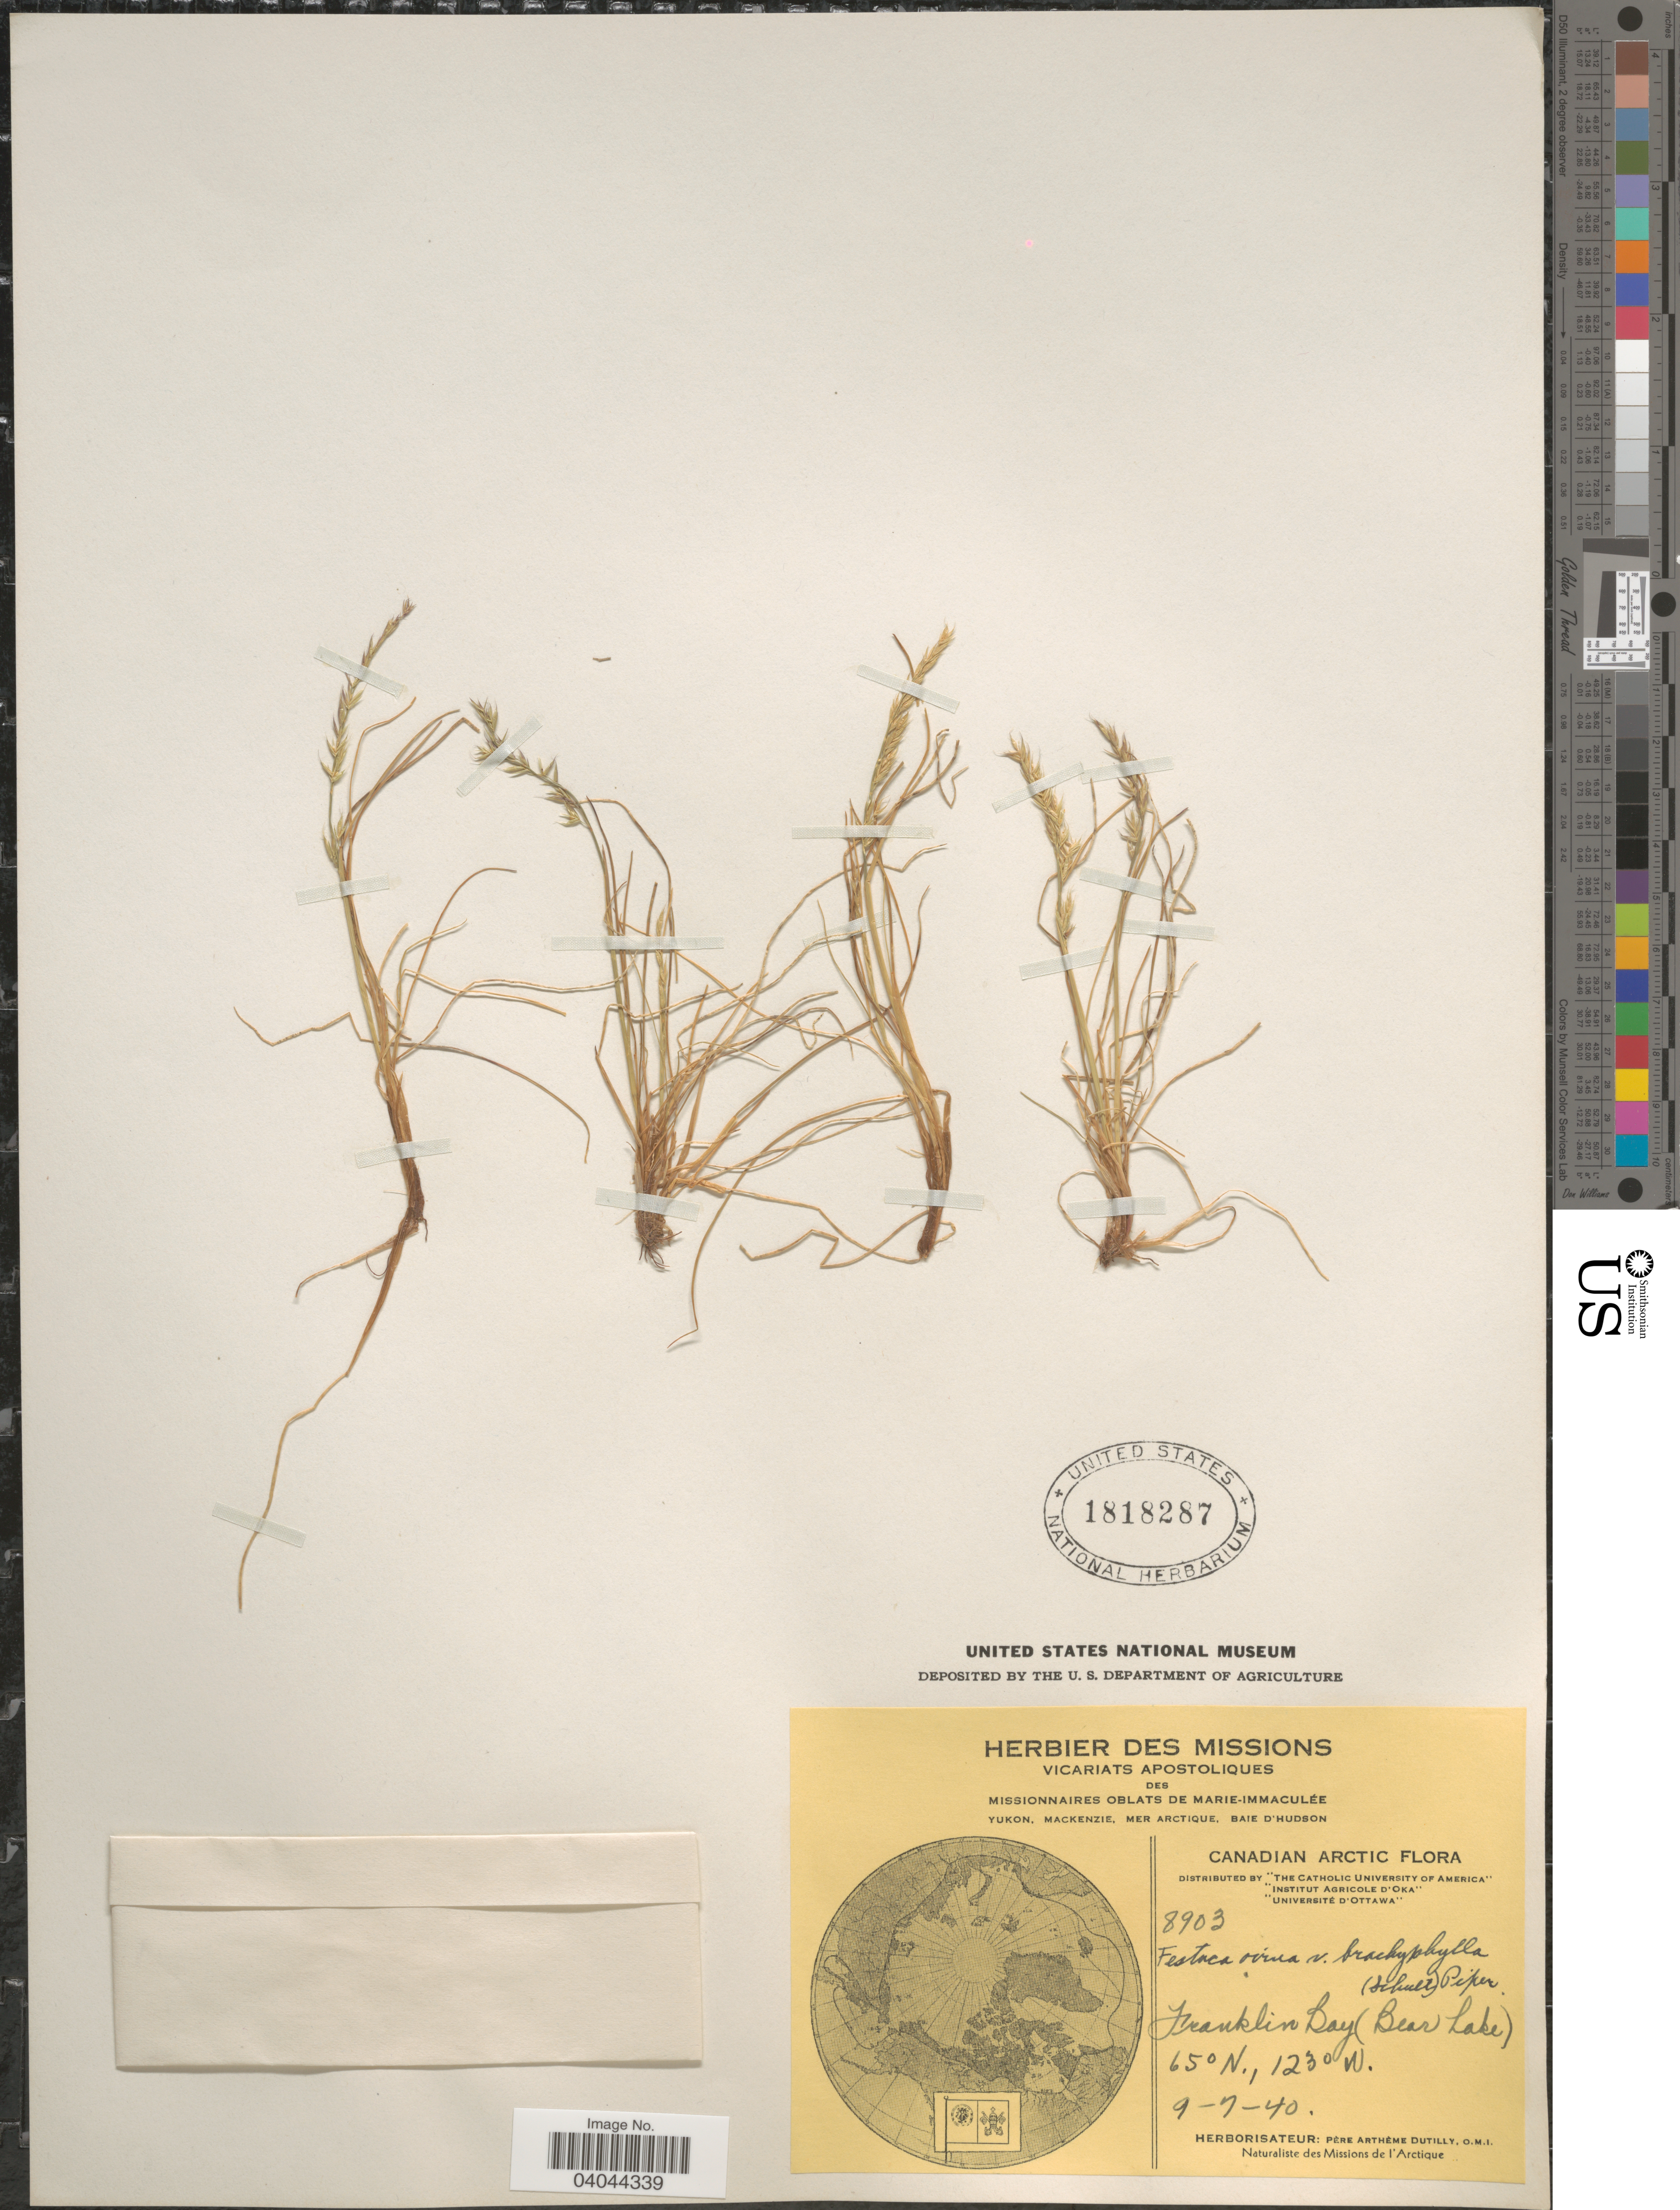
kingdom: Plantae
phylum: Tracheophyta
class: Liliopsida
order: Poales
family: Poaceae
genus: Festuca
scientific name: Festuca ovina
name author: L.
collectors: A. Dutilly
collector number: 8903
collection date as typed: Transcribed d/m/y: 9/7/40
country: Canada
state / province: Northwest Territories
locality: Canadian Arctic. Franklin Bay (Bear Lake).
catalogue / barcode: US 1818287